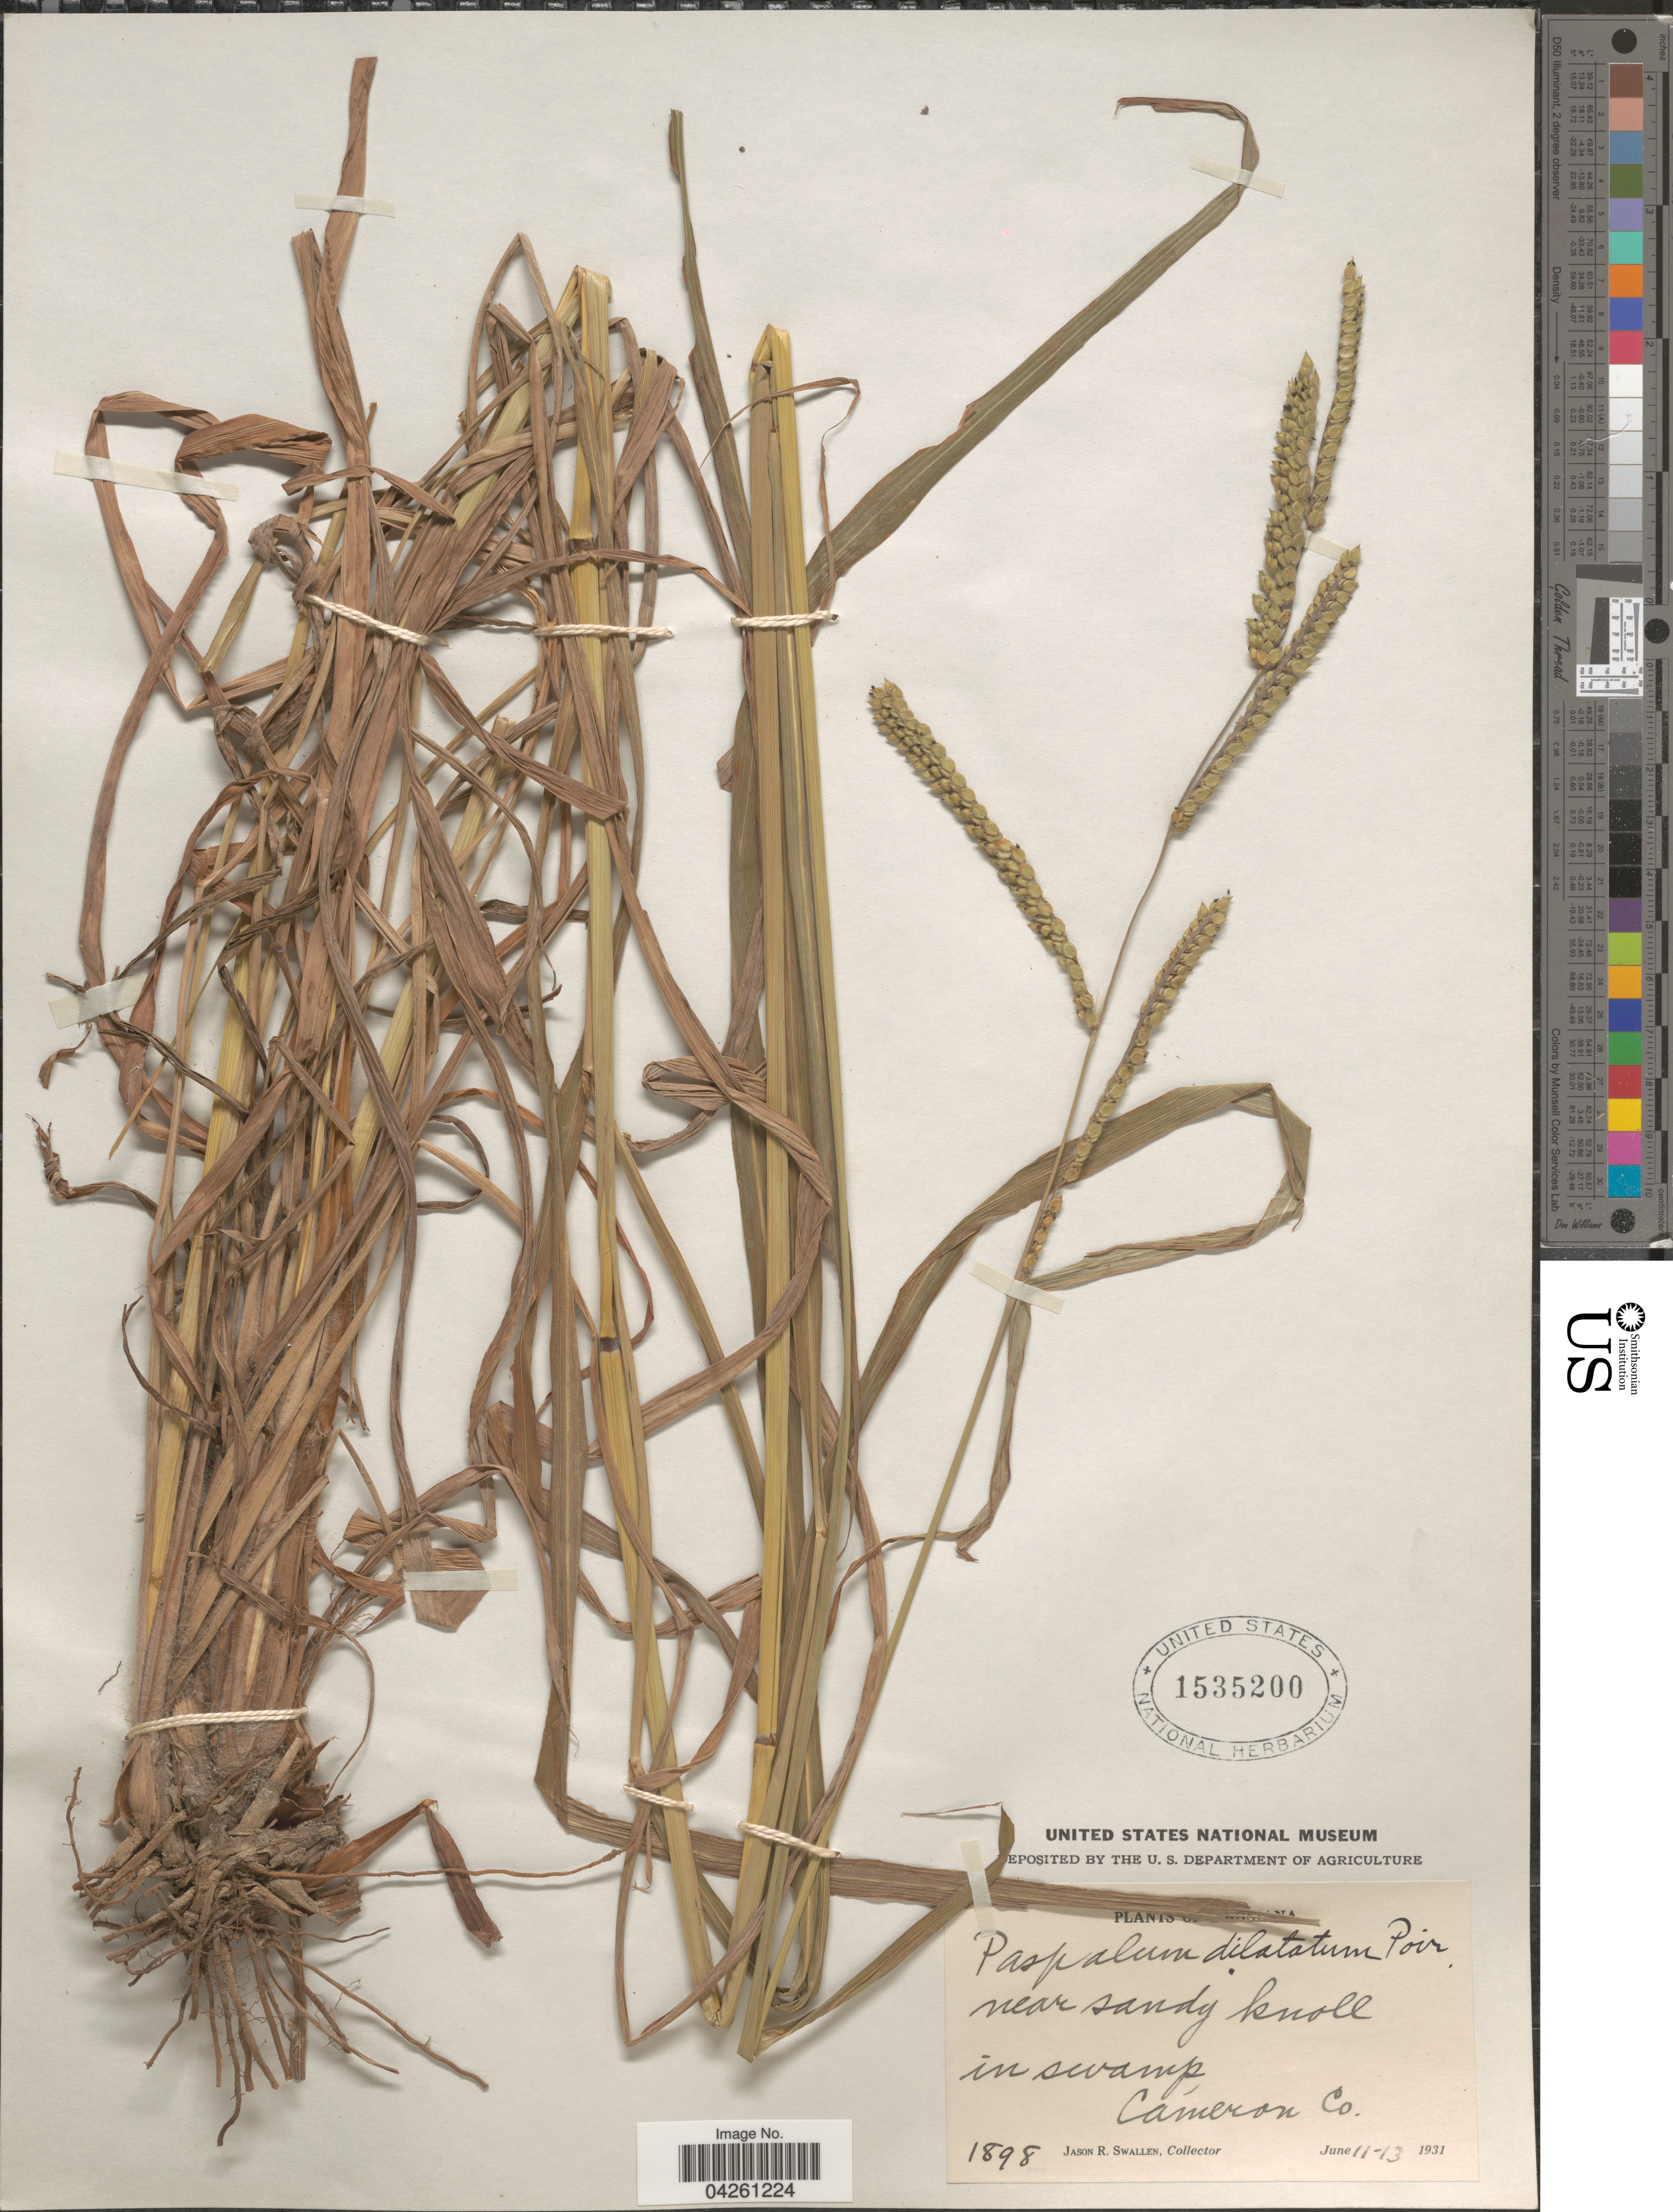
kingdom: Plantae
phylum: Tracheophyta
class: Liliopsida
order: Poales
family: Poaceae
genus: Paspalum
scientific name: Paspalum dilatatum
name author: Poir.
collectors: J. R. Swallen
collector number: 1898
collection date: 1931-06-11/1931-06-13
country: United States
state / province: Texas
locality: Near sandy knoll in swamp, Cameron Co.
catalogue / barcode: US 1535200